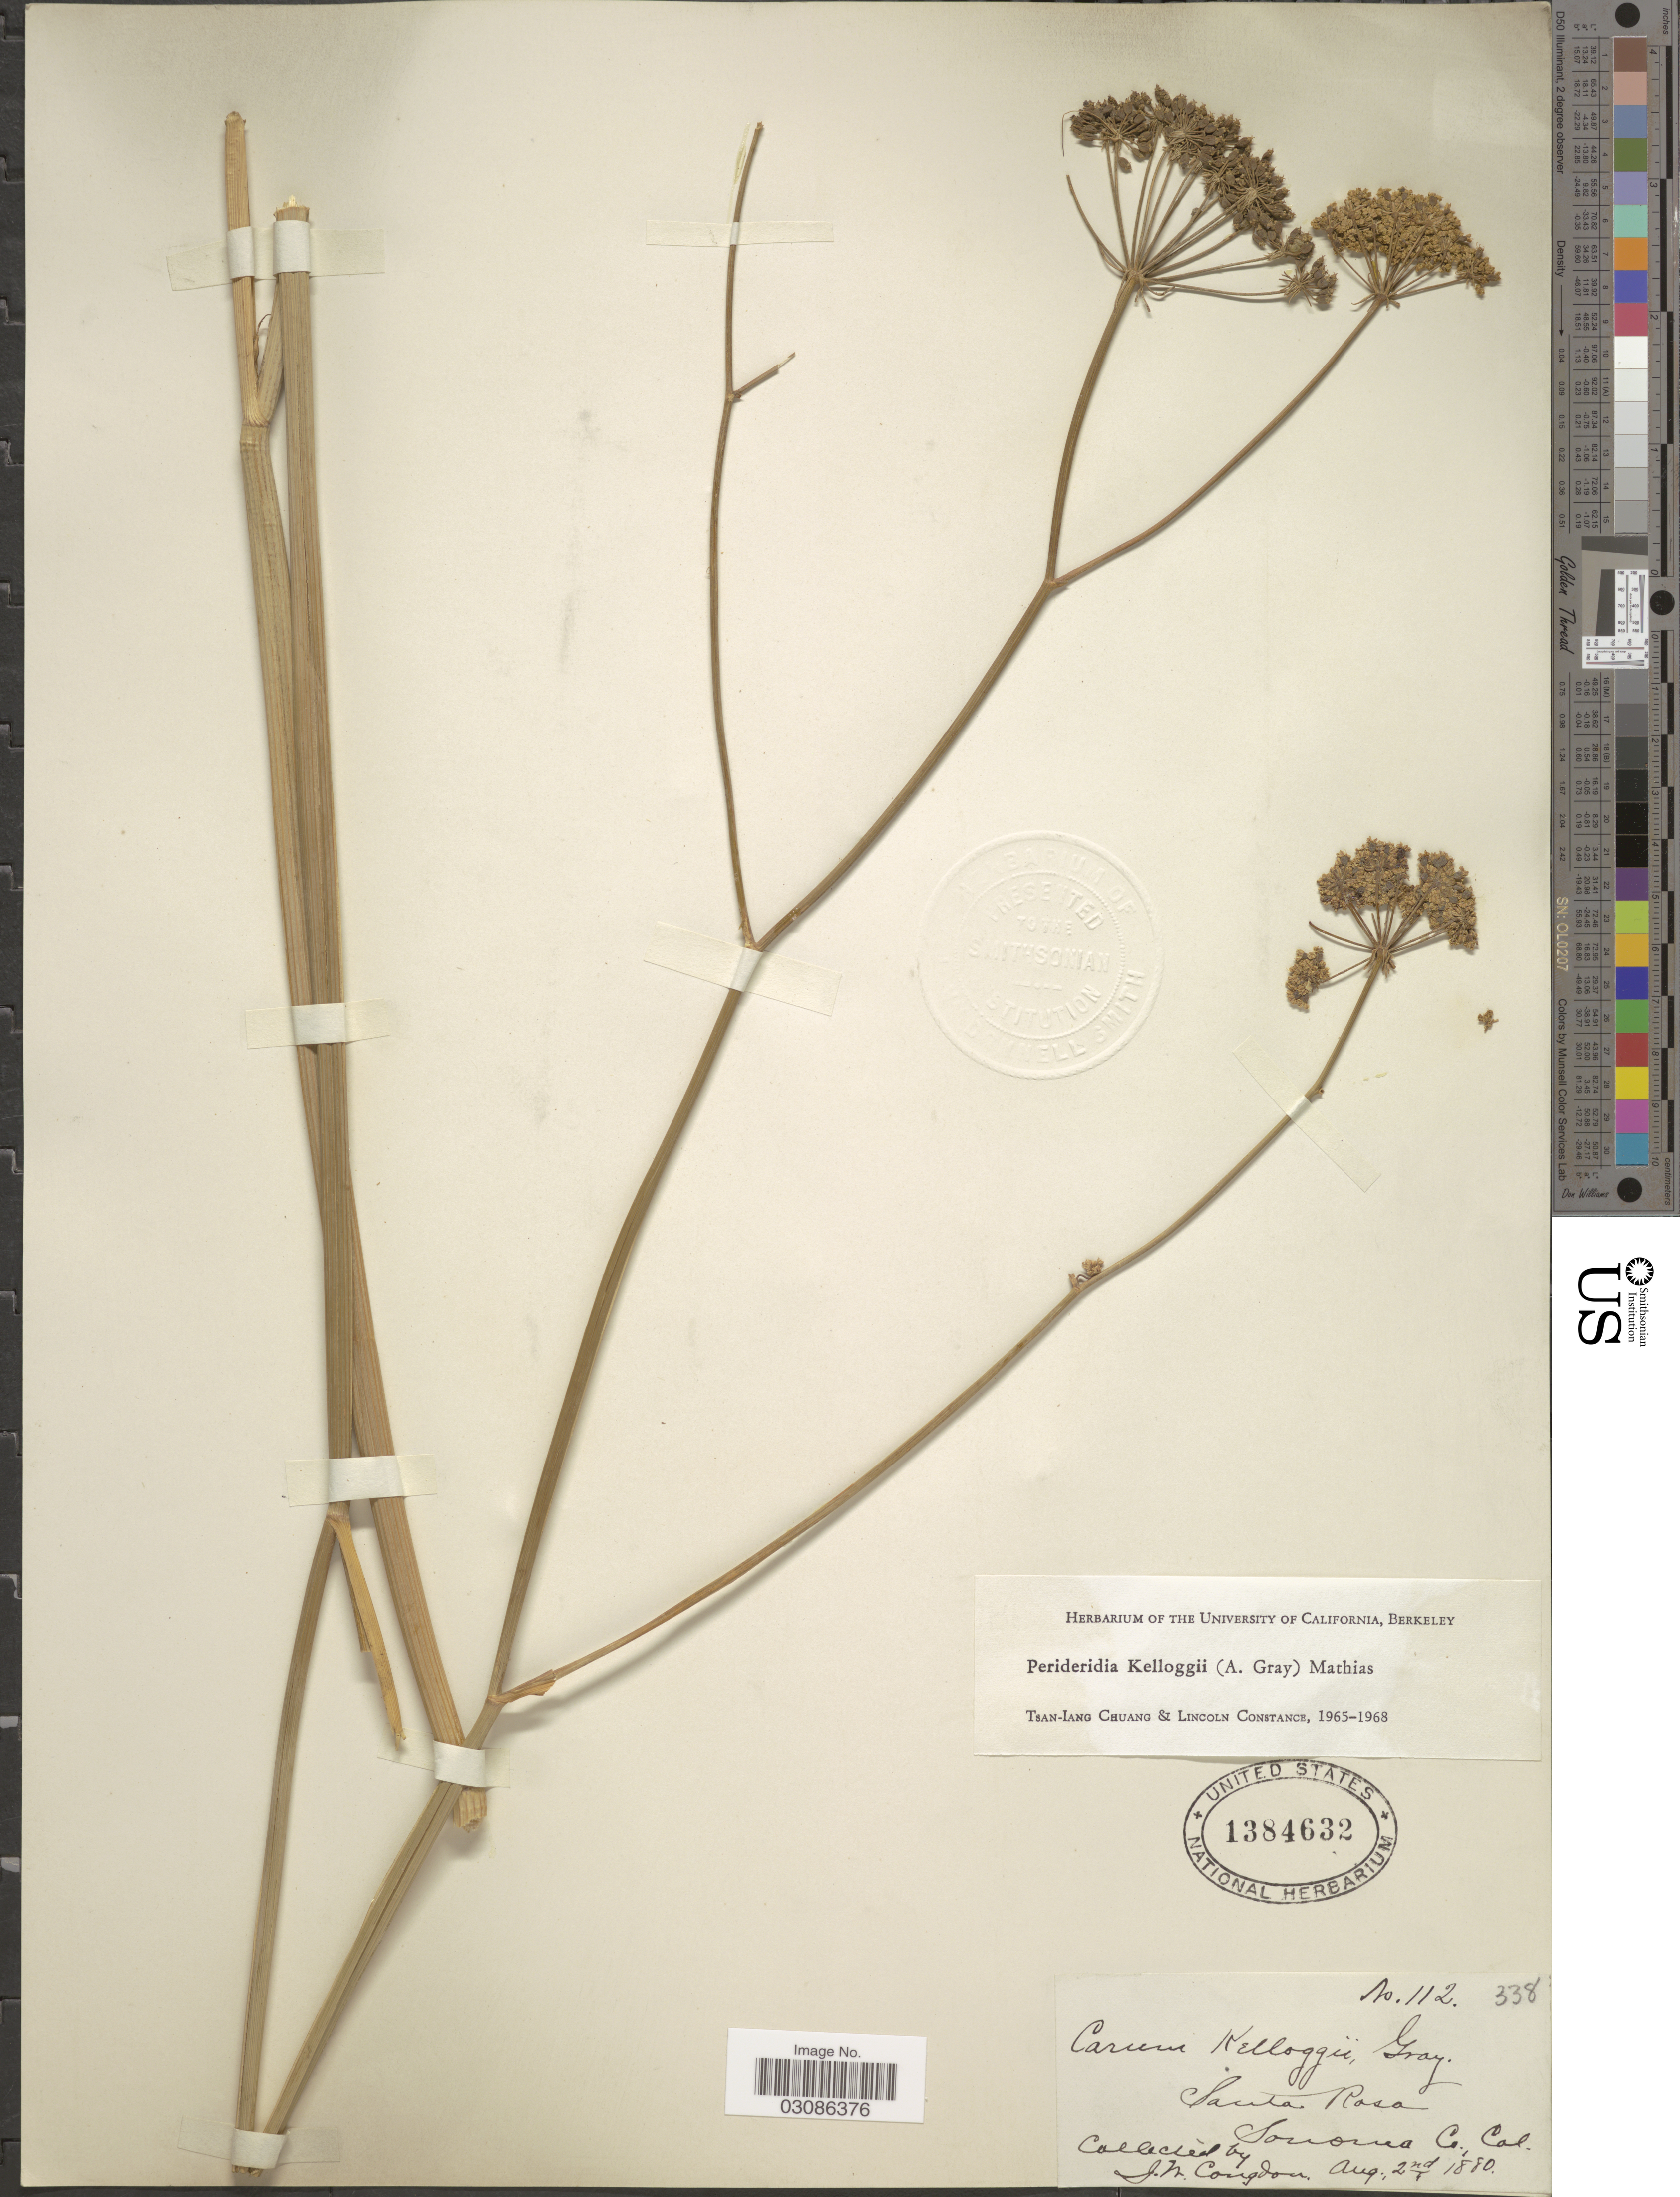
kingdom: Plantae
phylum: Tracheophyta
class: Magnoliopsida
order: Apiales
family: Apiaceae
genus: Perideridia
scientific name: Perideridia kelloggii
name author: (A. Gray) Mathias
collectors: J. W. Congdon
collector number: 112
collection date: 1880-08-02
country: United States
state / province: California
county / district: Sonoma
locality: Santa Rosa, Sonoma Co.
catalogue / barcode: US 1384632